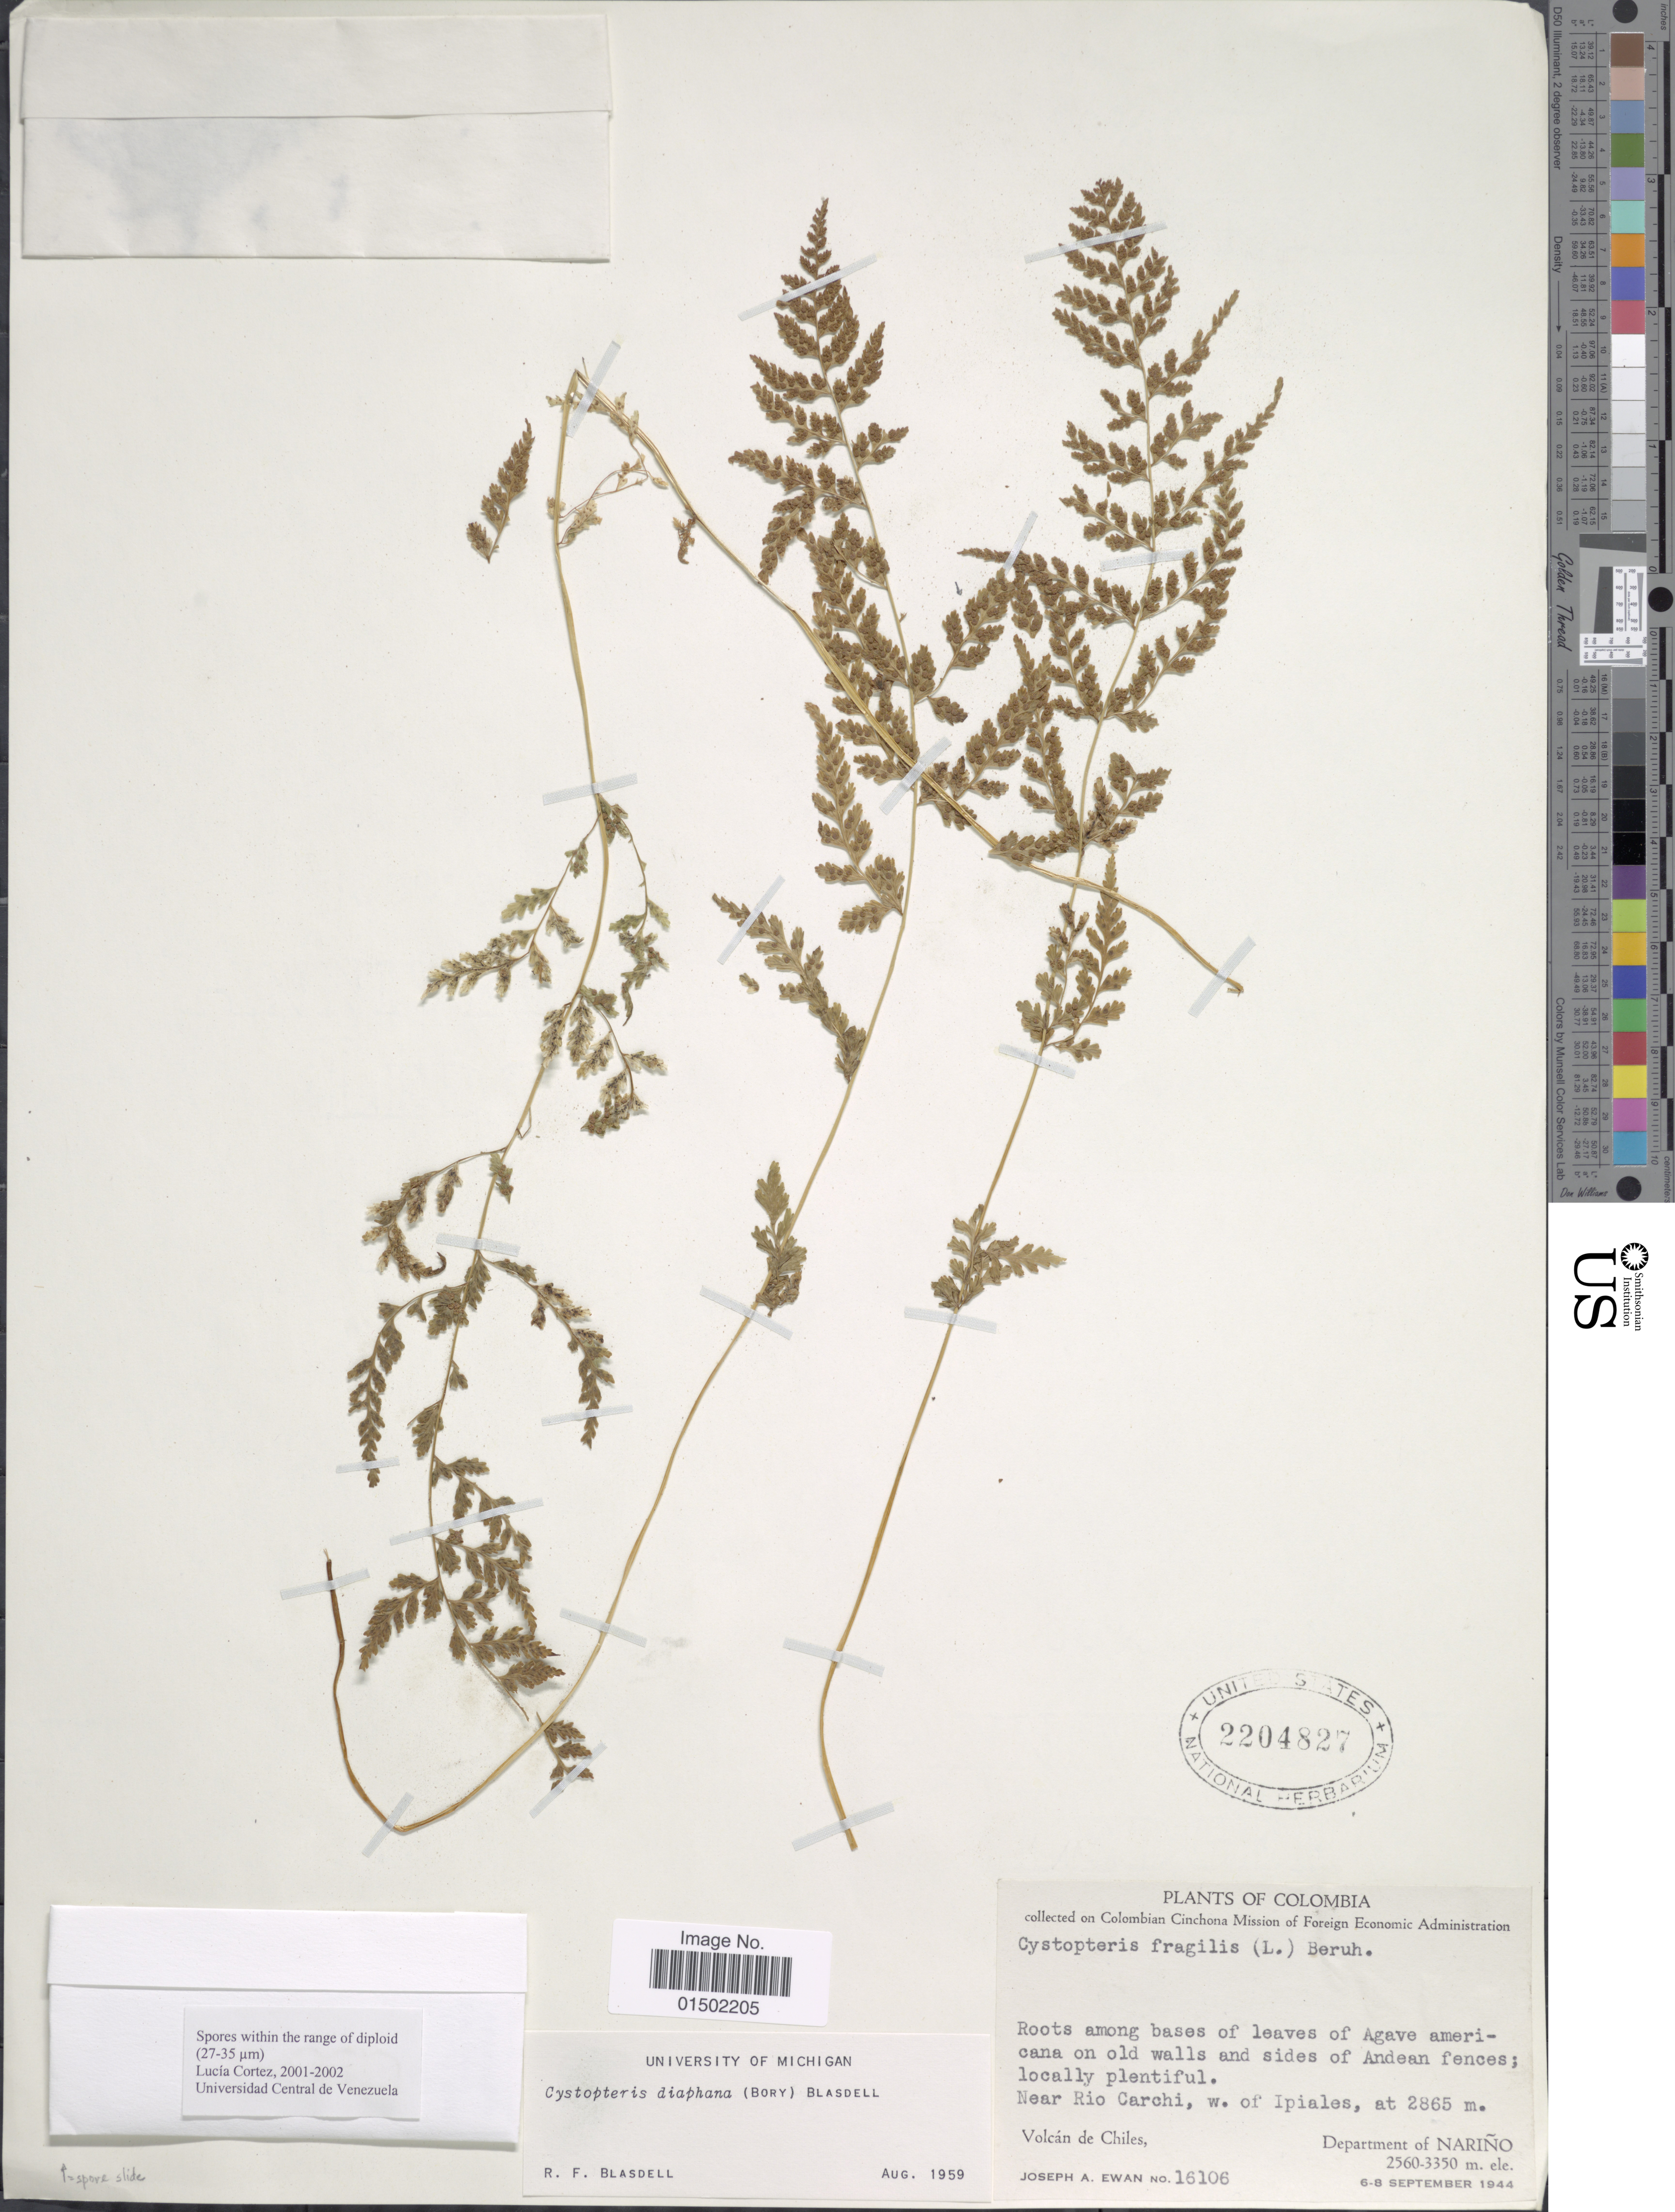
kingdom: Plantae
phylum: Tracheophyta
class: Polypodiopsida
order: Polypodiales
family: Cystopteridaceae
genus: Cystopteris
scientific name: Cystopteris diaphana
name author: (Bory) Blasdell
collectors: J. A. Ewan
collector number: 16106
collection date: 1944-09-06/1944-09-08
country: Colombia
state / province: Nariño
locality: Near Rio Carochi, w. of Ipiales. Volcan de Chiles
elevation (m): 2865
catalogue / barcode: US 2204827